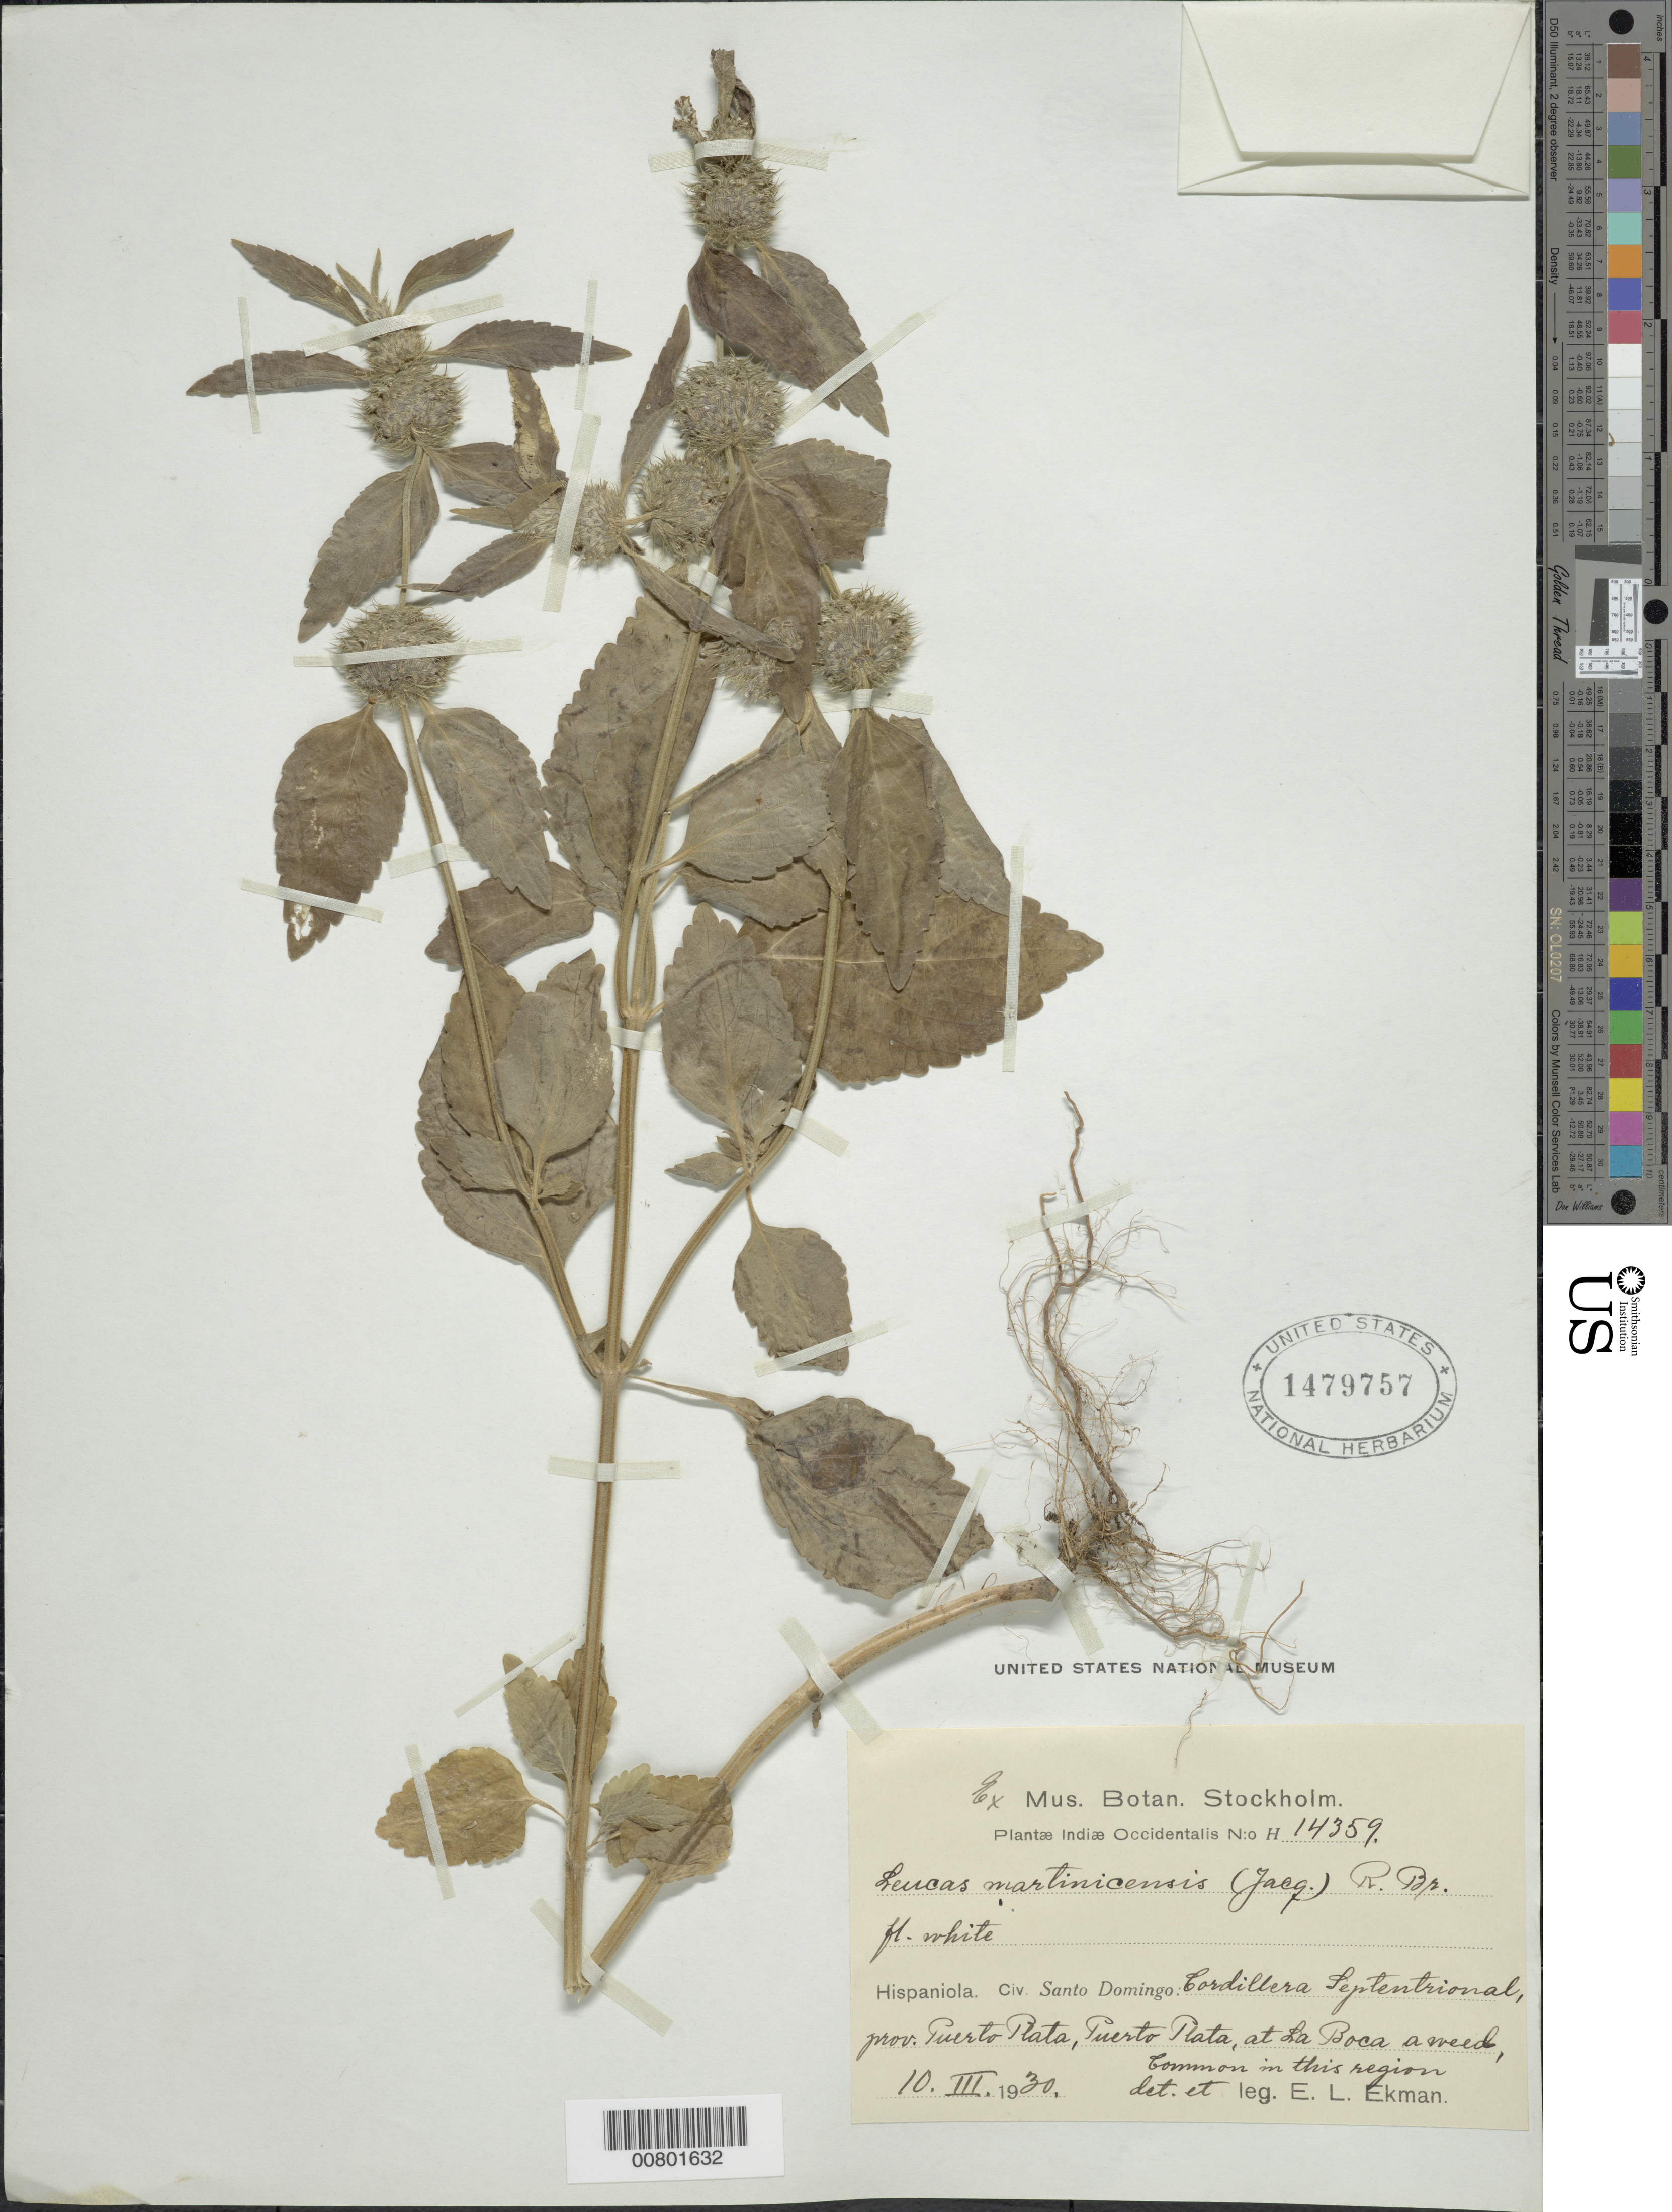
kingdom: Plantae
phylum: Tracheophyta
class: Magnoliopsida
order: Lamiales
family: Lamiaceae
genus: Leucas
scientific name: Leucas martinicensis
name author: (Jacq.) R. Br.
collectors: E. L. Ekman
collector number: H 14359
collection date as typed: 10 Mar 1930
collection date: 1930-03-10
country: Dominican Republic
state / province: Puerto Plata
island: Hispaniola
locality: Cordillera Septentrional, Puerto Plata at La Boca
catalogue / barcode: US 1479757